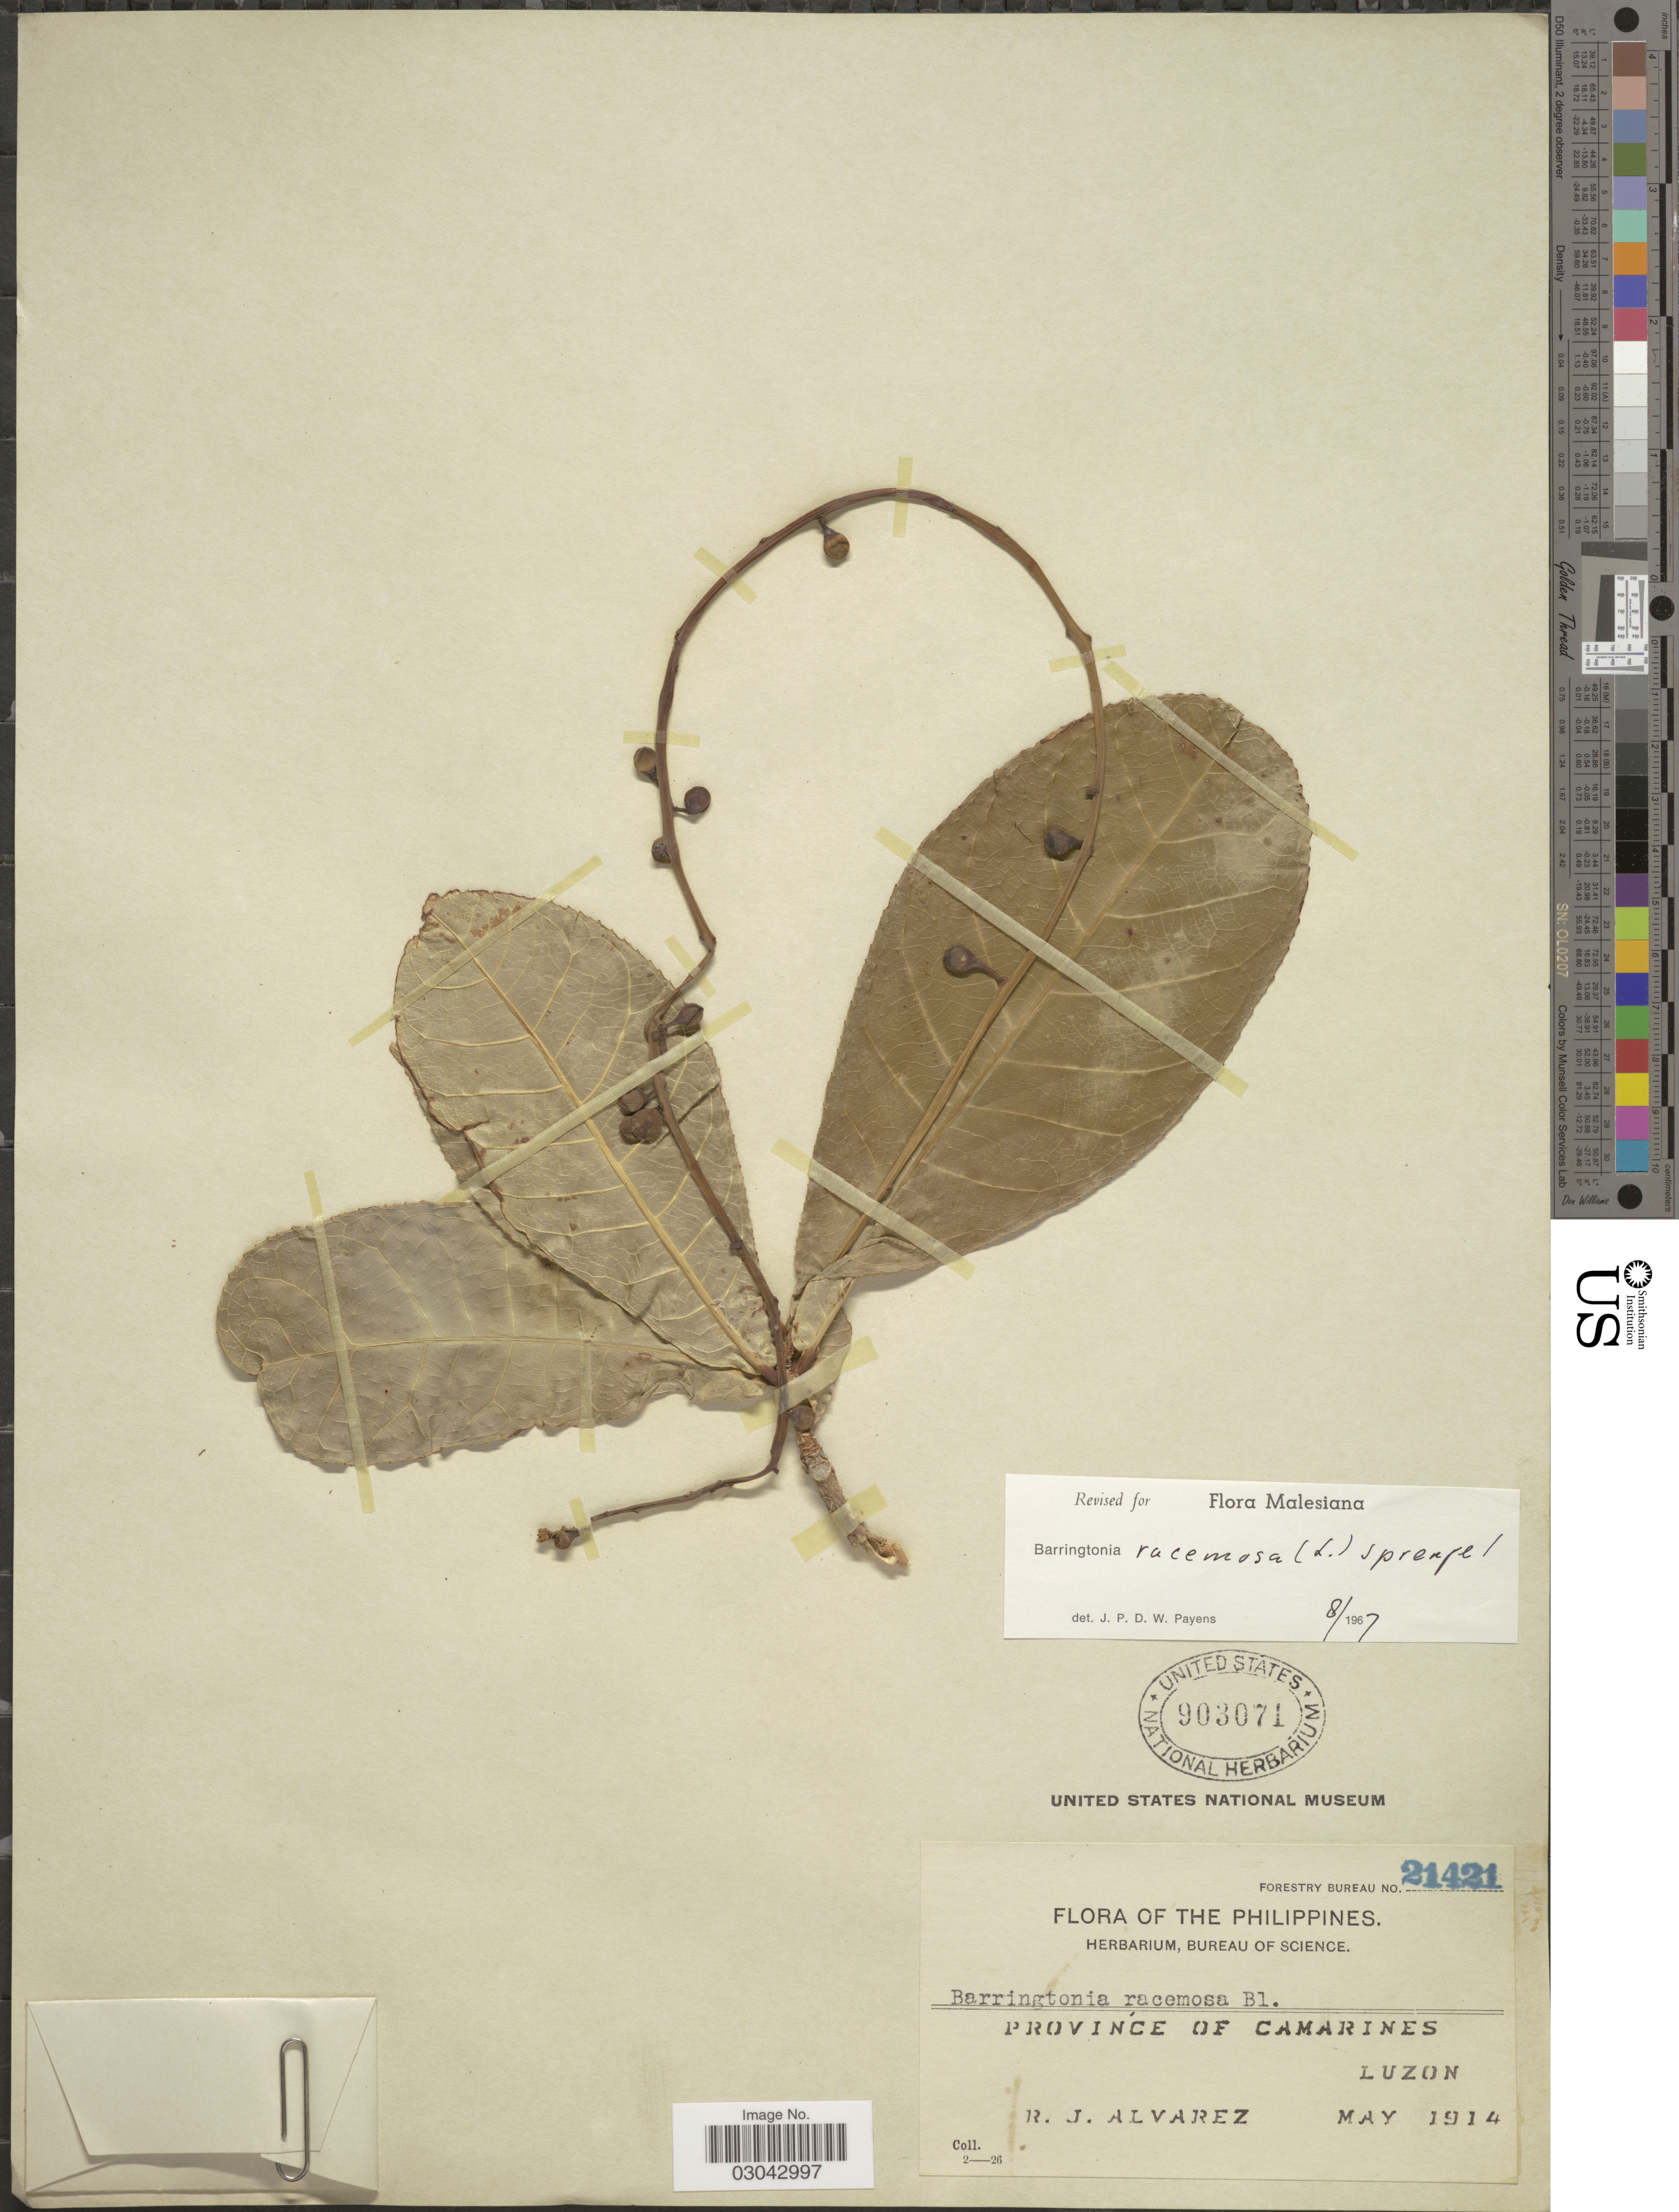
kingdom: Plantae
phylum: Tracheophyta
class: Magnoliopsida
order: Ericales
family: Lecythidaceae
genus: Barringtonia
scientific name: Barringtonia racemosa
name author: (L.) Spreng.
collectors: R. Alvarez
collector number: Forestry Bureau 21421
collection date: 1914-05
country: Philippines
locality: Province of Camarines, Luzon.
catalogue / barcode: US 903071